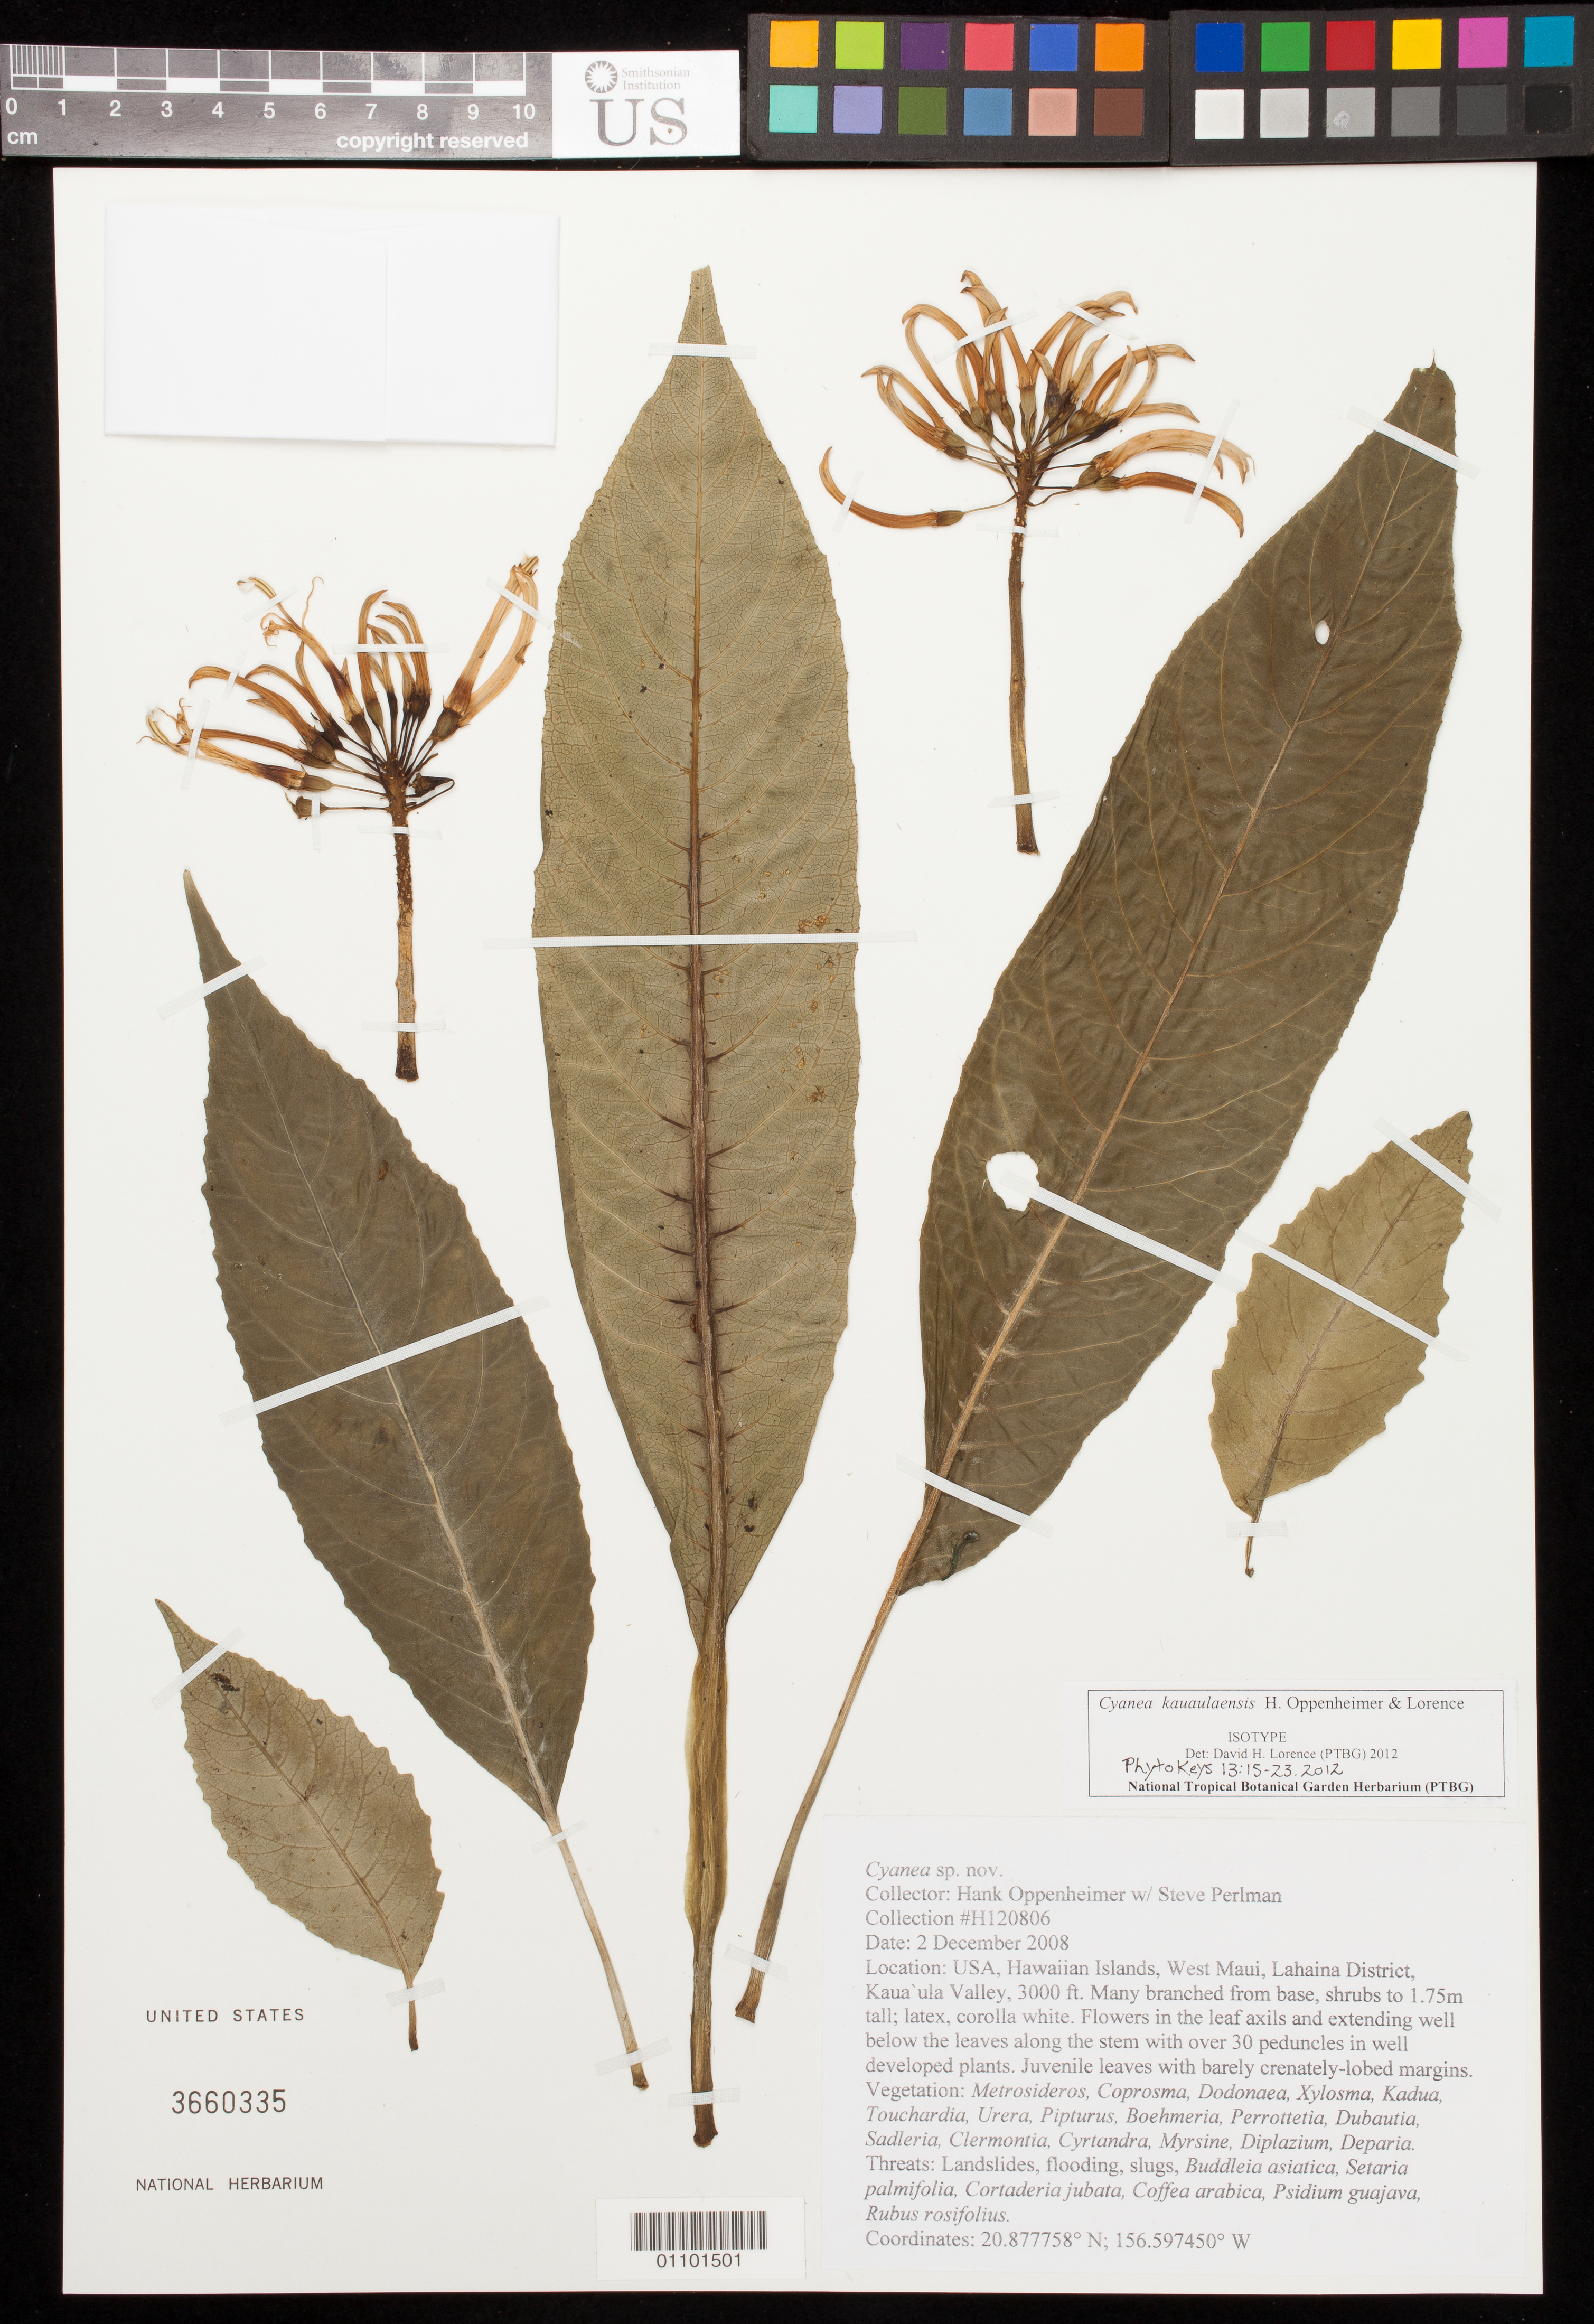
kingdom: Plantae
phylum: Tracheophyta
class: Magnoliopsida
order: Asterales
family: Campanulaceae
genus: Cyanea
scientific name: Cyanea kauaulaensis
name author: H. Oppenh. & Lorence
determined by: Lorence, David H., (PTBG), National Tropical Botanical Garden (UNITED STATES)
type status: Isotype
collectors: H. Oppenheimer & S. P. Perlman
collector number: H120806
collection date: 2008-12-02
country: United States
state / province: Hawaii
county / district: Maui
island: Maui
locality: West Maui, Lahaina District, Kaua'ula Valley.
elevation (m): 914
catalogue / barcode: US 3660335